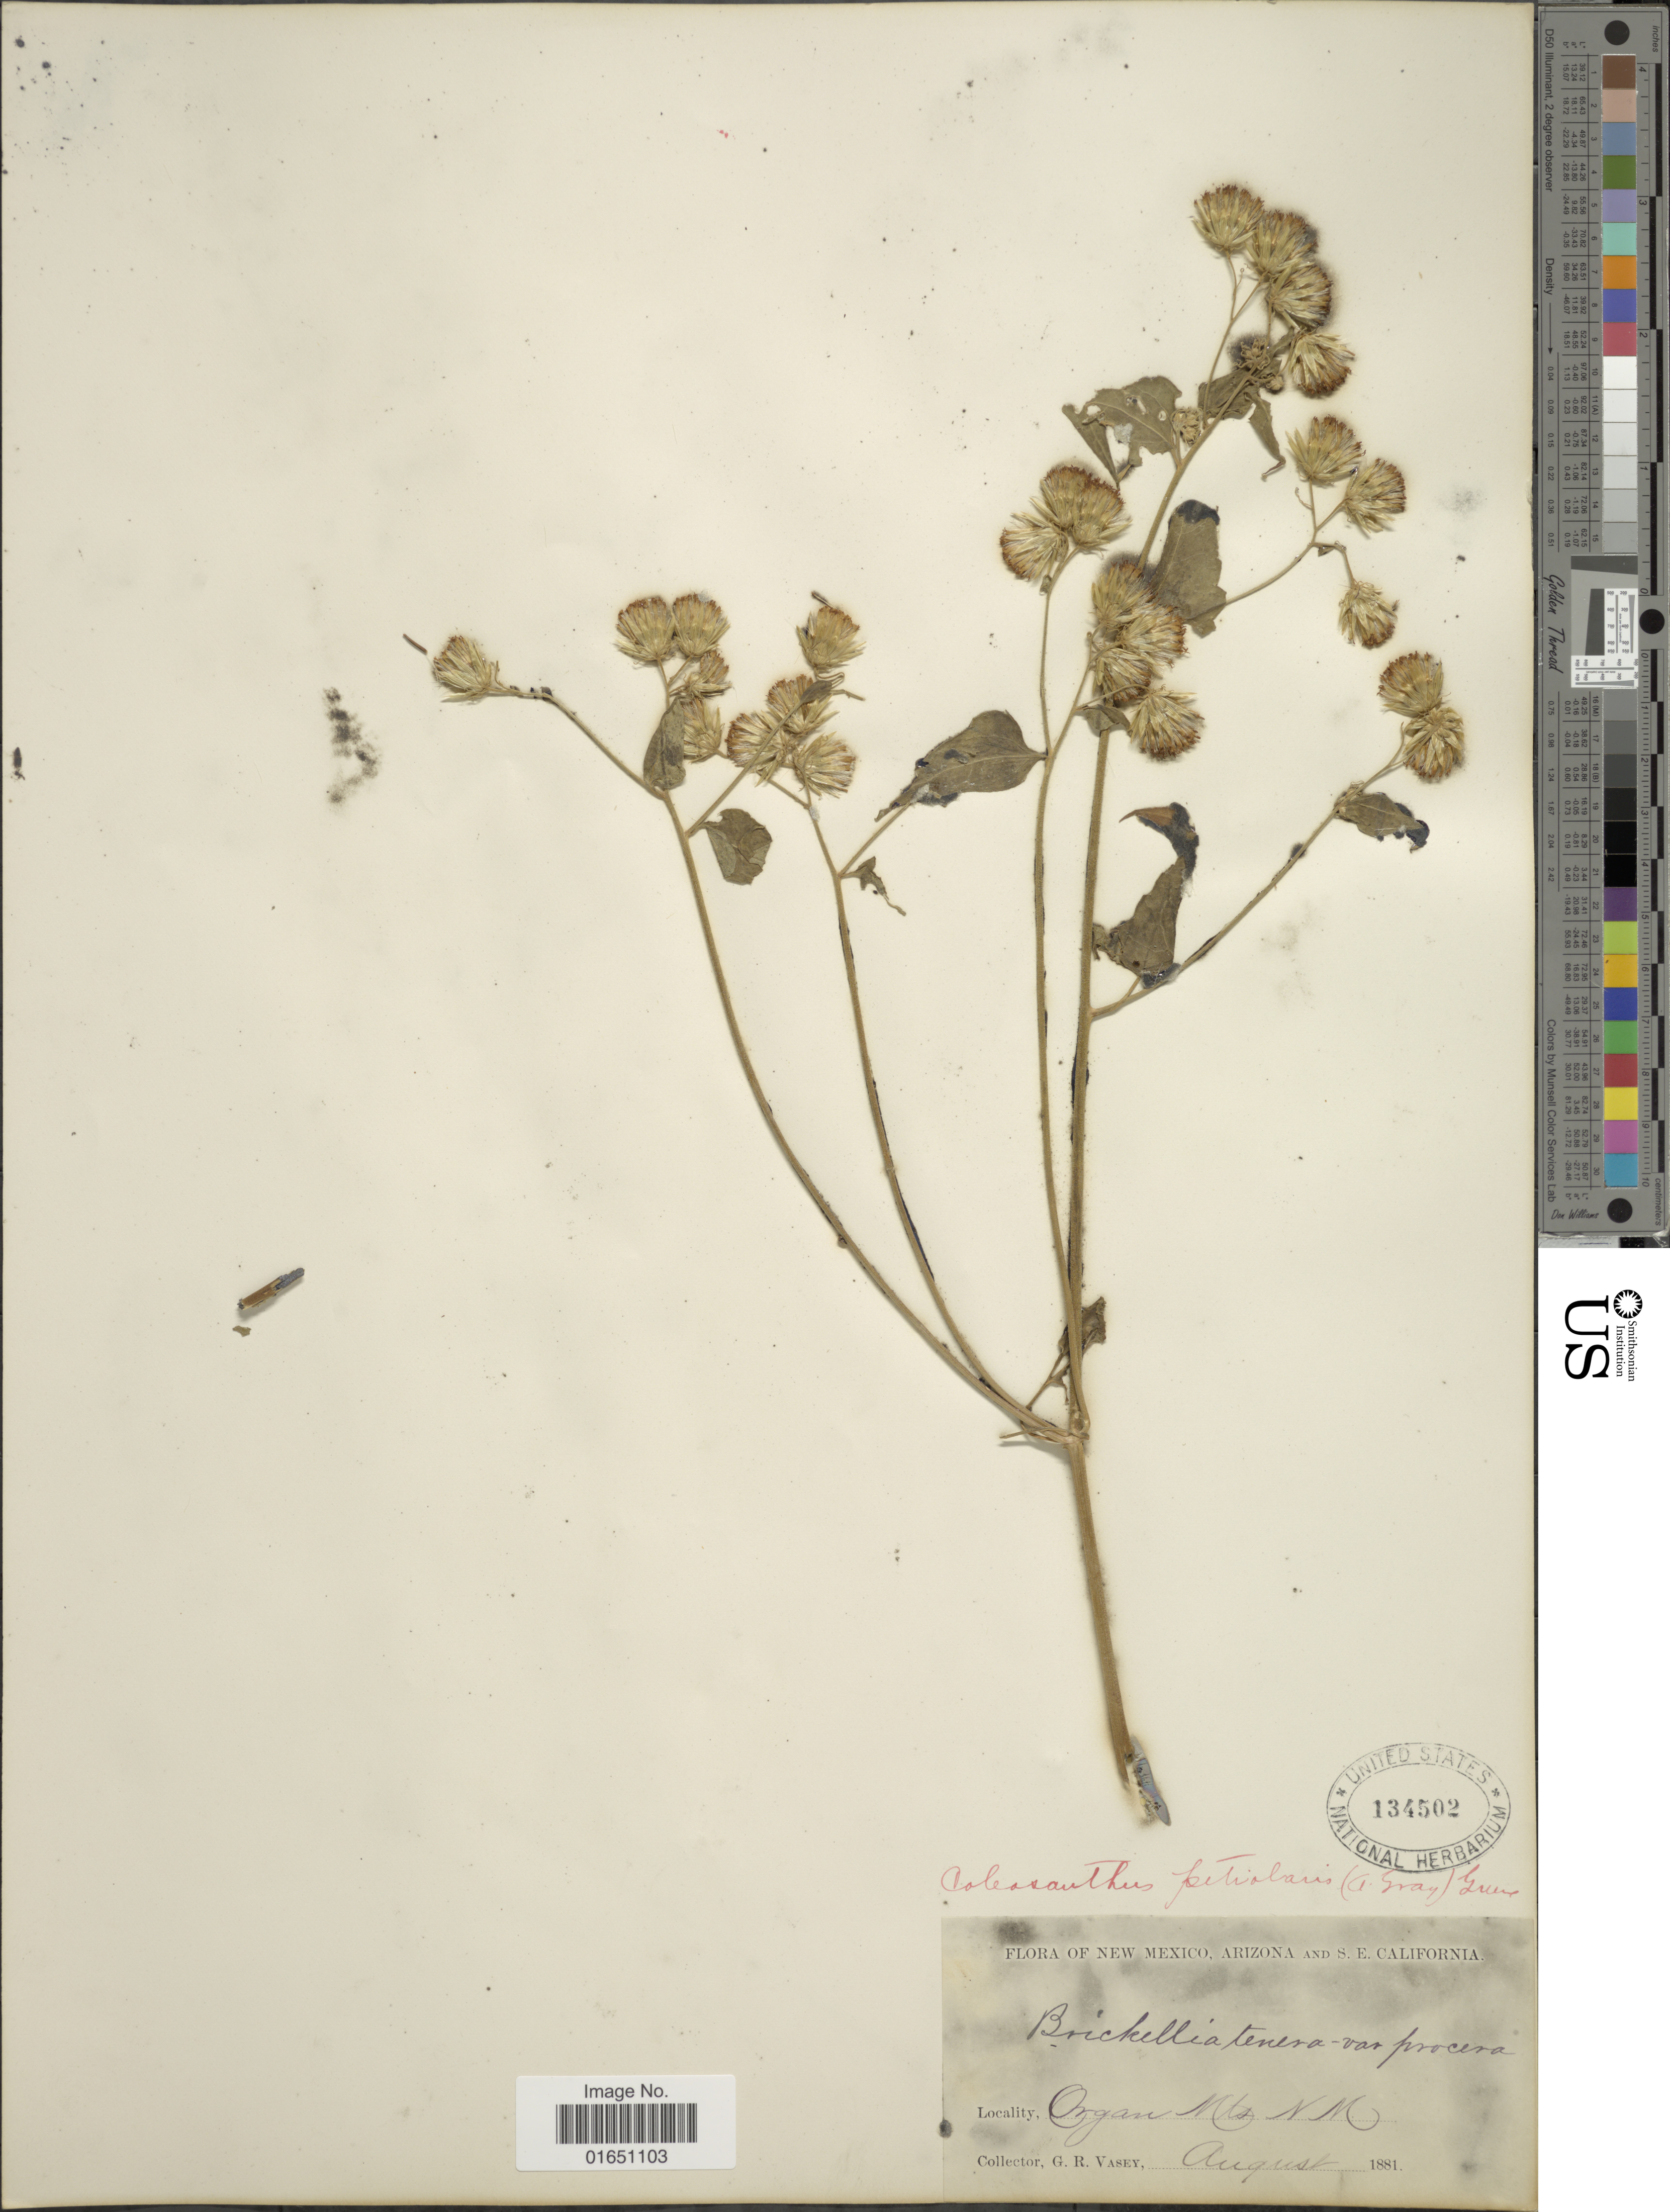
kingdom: Plantae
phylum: Tracheophyta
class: Magnoliopsida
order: Asterales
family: Asteraceae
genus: Brickellia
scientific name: Brickellia grandiflora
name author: (Hook.) Nutt.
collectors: G. R. Vasey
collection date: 1881-08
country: United States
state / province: New Mexico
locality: Organ Mts.,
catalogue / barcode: US 134502